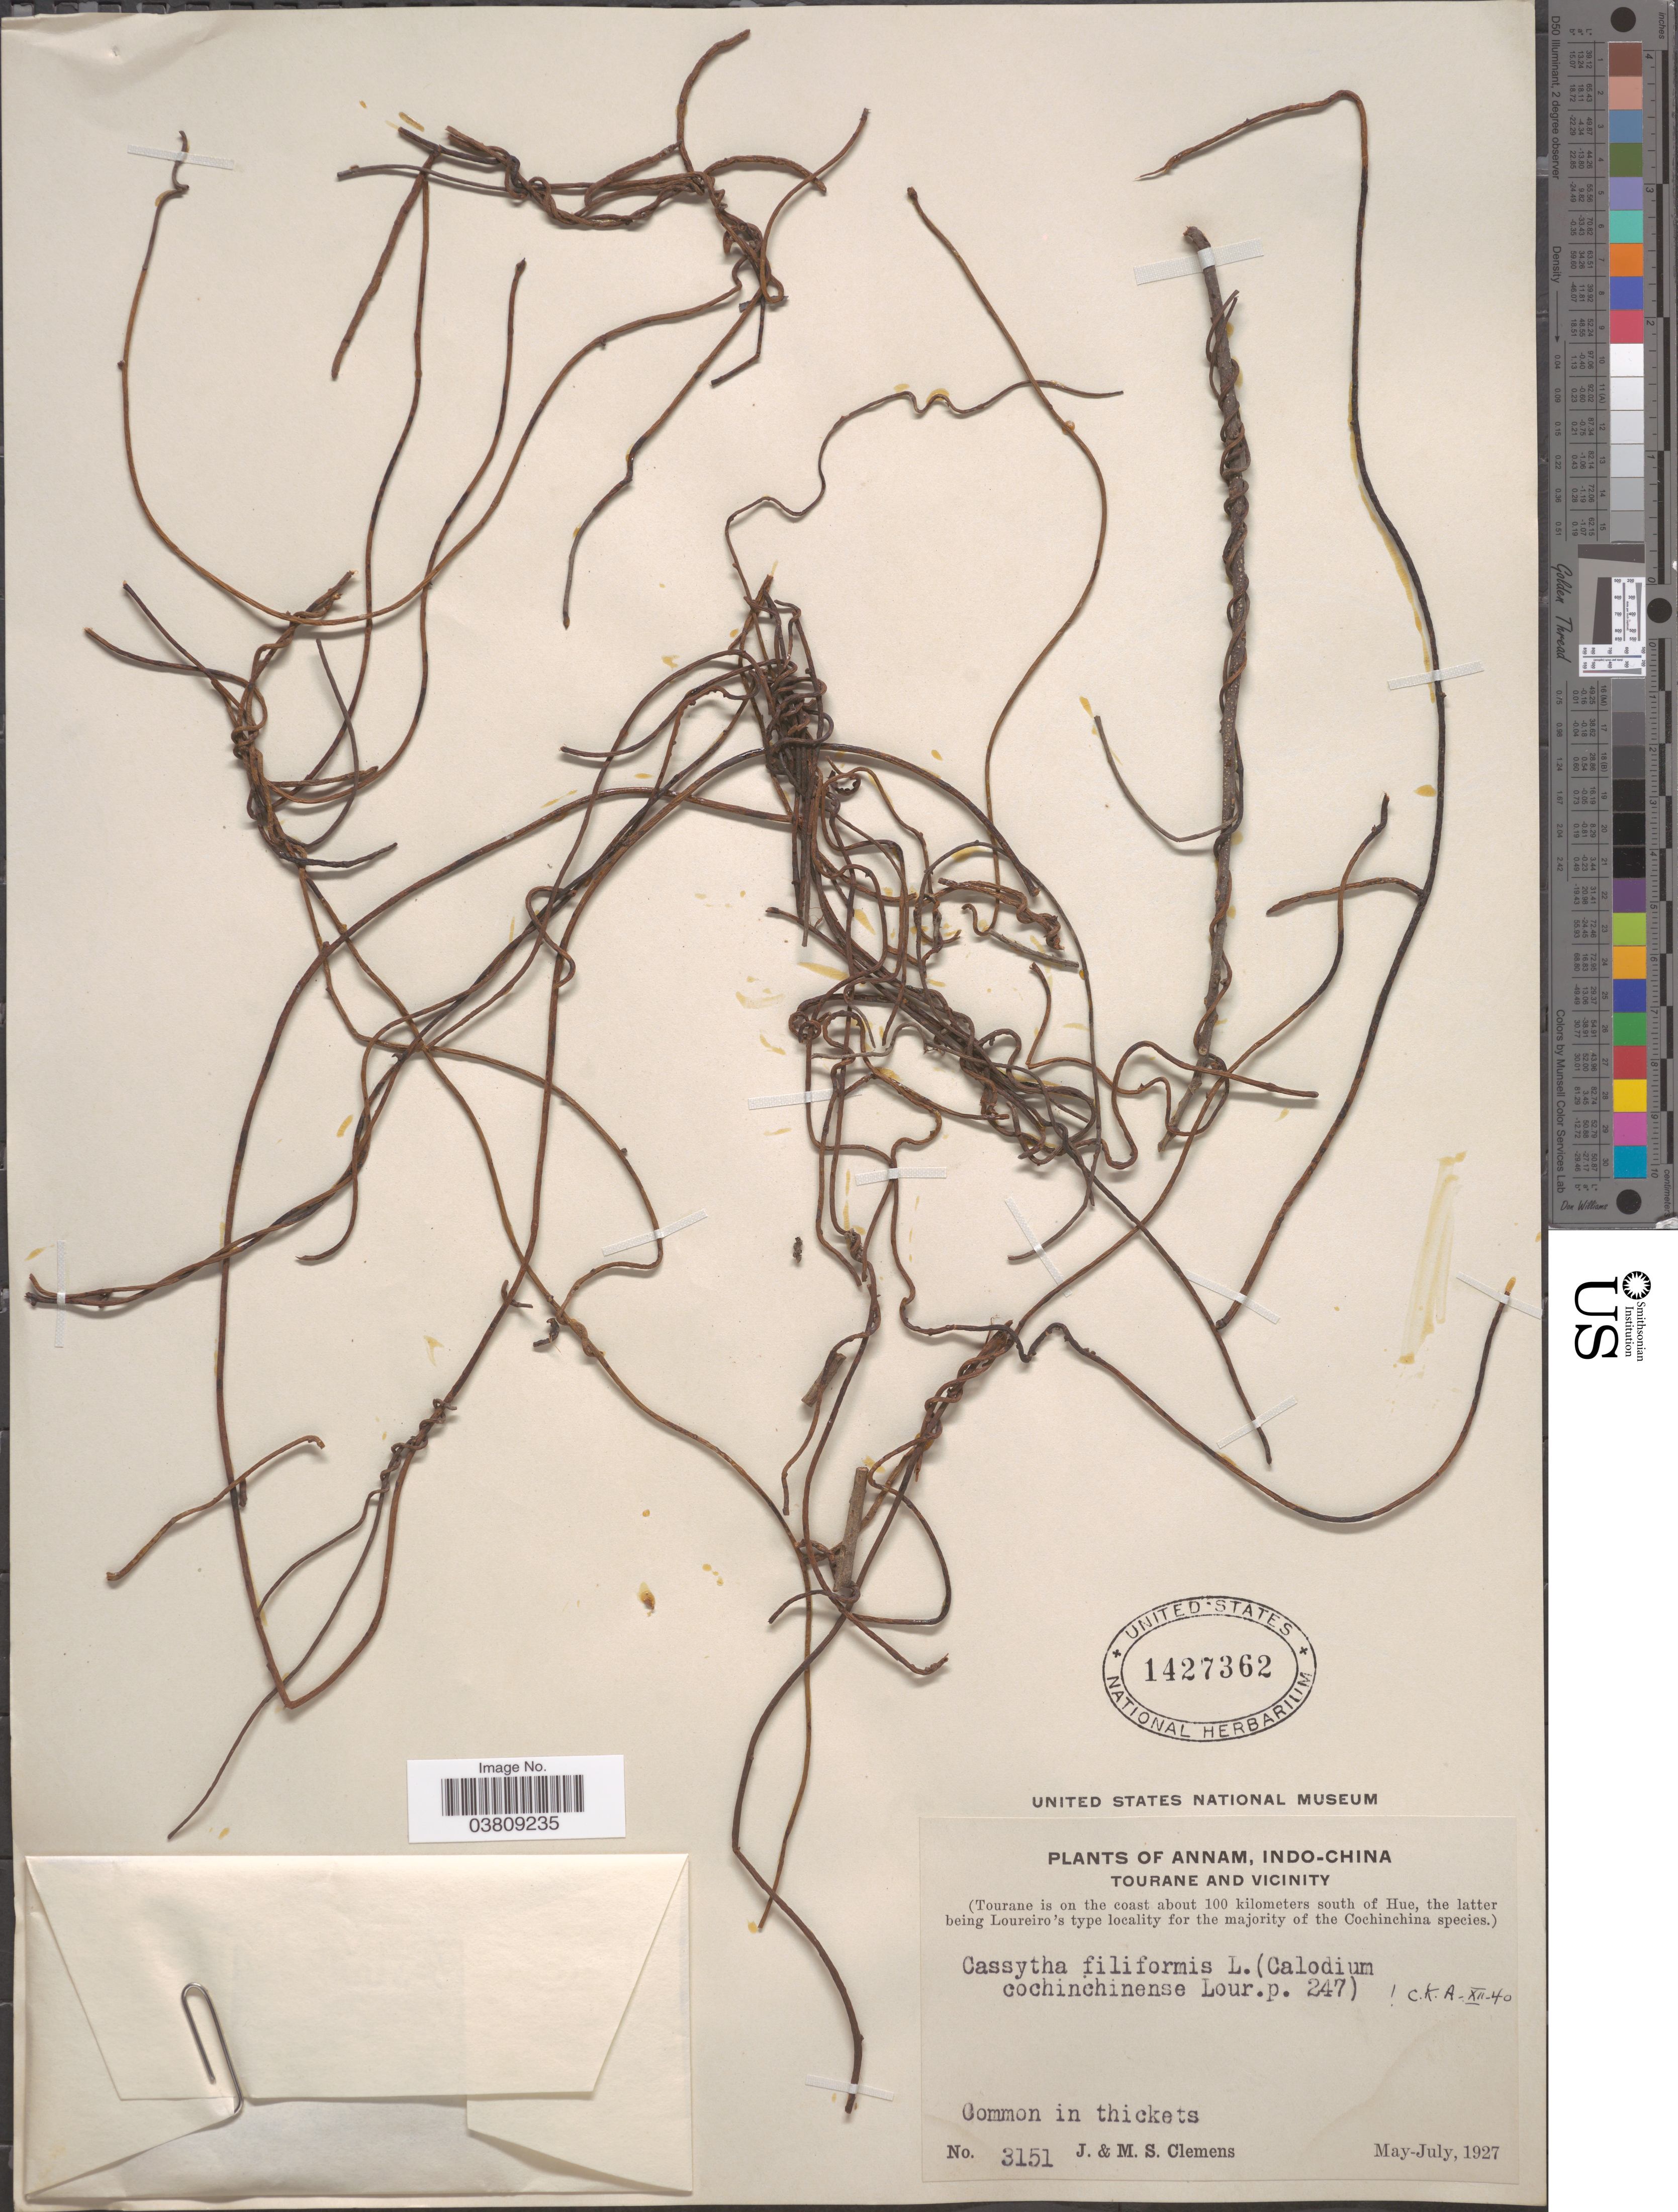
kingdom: Plantae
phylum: Tracheophyta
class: Magnoliopsida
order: Laurales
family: Lauraceae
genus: Cassytha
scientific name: Cassytha filiformis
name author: L.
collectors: J. Clemens & M. S. Clemens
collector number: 3151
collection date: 1927-05/1927-07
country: Vietnam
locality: Annam. Tourane and vicinity. Tourane is on the coast about 100 kilometers south of Hue. Common in thickets.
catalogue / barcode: US 1427362